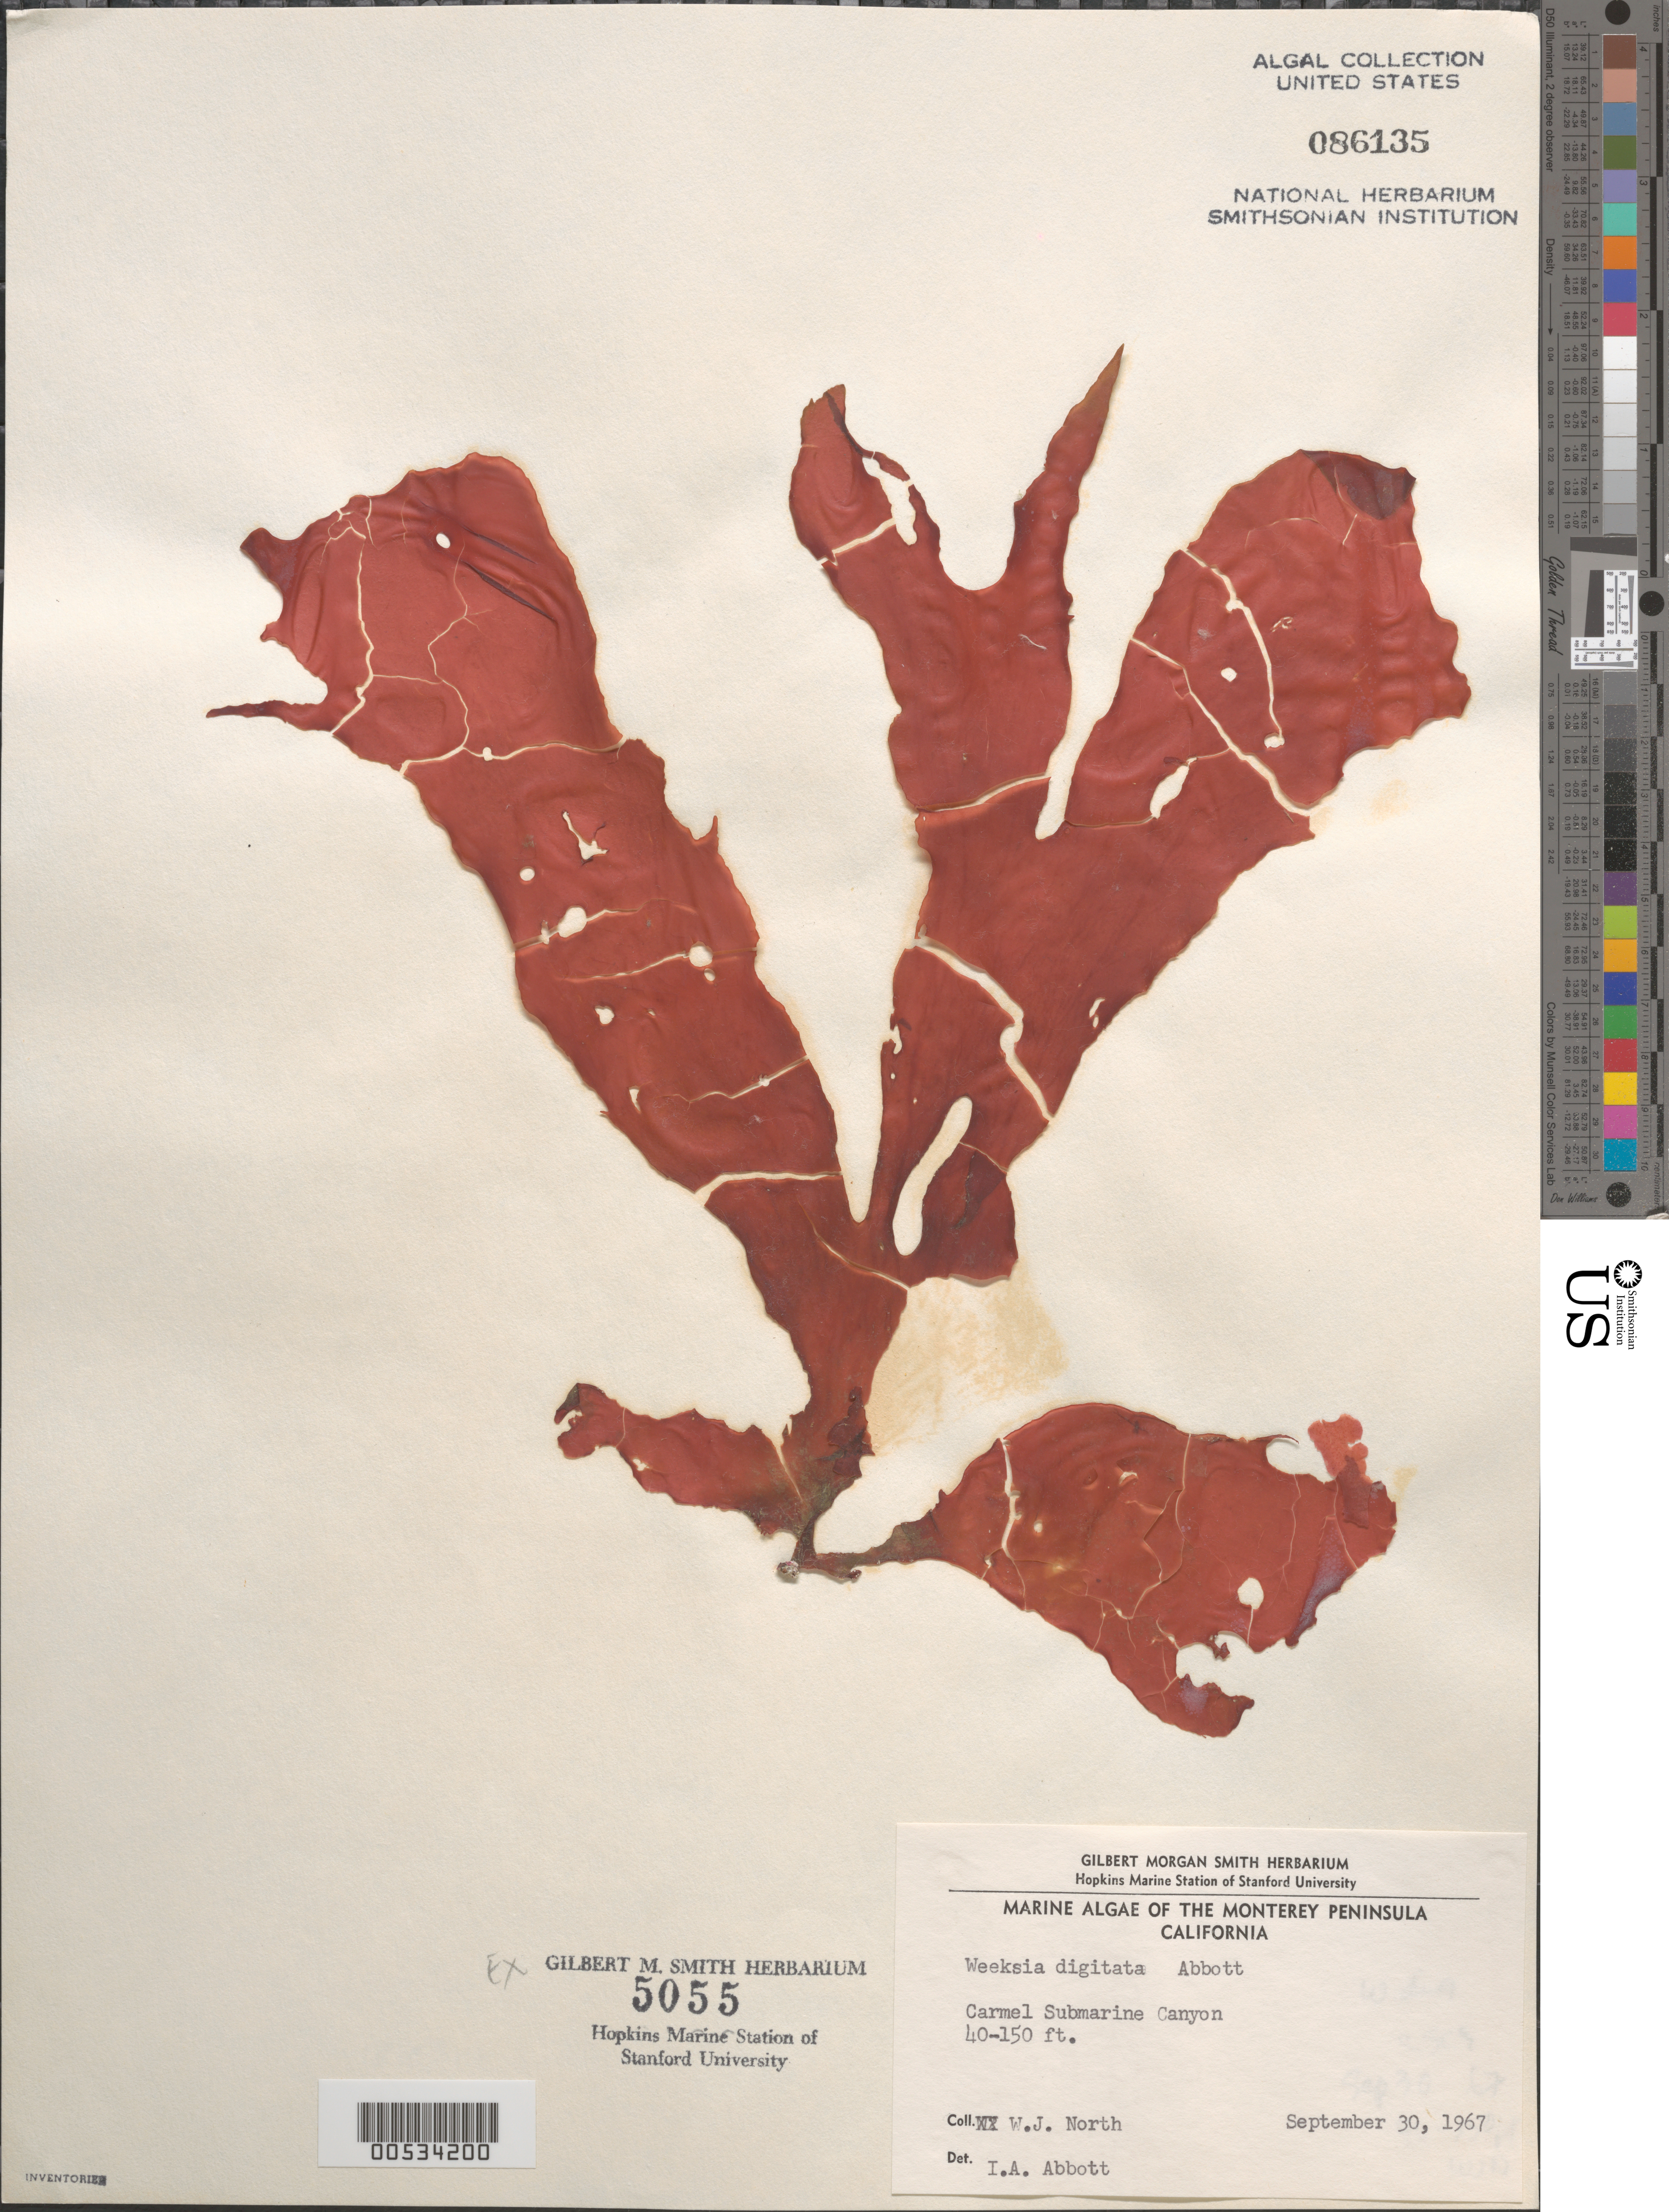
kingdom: Plantae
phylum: Rhodophyta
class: Florideophyceae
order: Gigartinales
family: Dumontiaceae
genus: Weeksia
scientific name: Weeksia digitata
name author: I.A. Abbott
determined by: Abbott, Isabella A.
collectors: W. North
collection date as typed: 30 Sep 1967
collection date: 1967-09-30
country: United States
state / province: California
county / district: Monterey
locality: Carmel Submarine Canyon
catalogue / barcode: US 86135